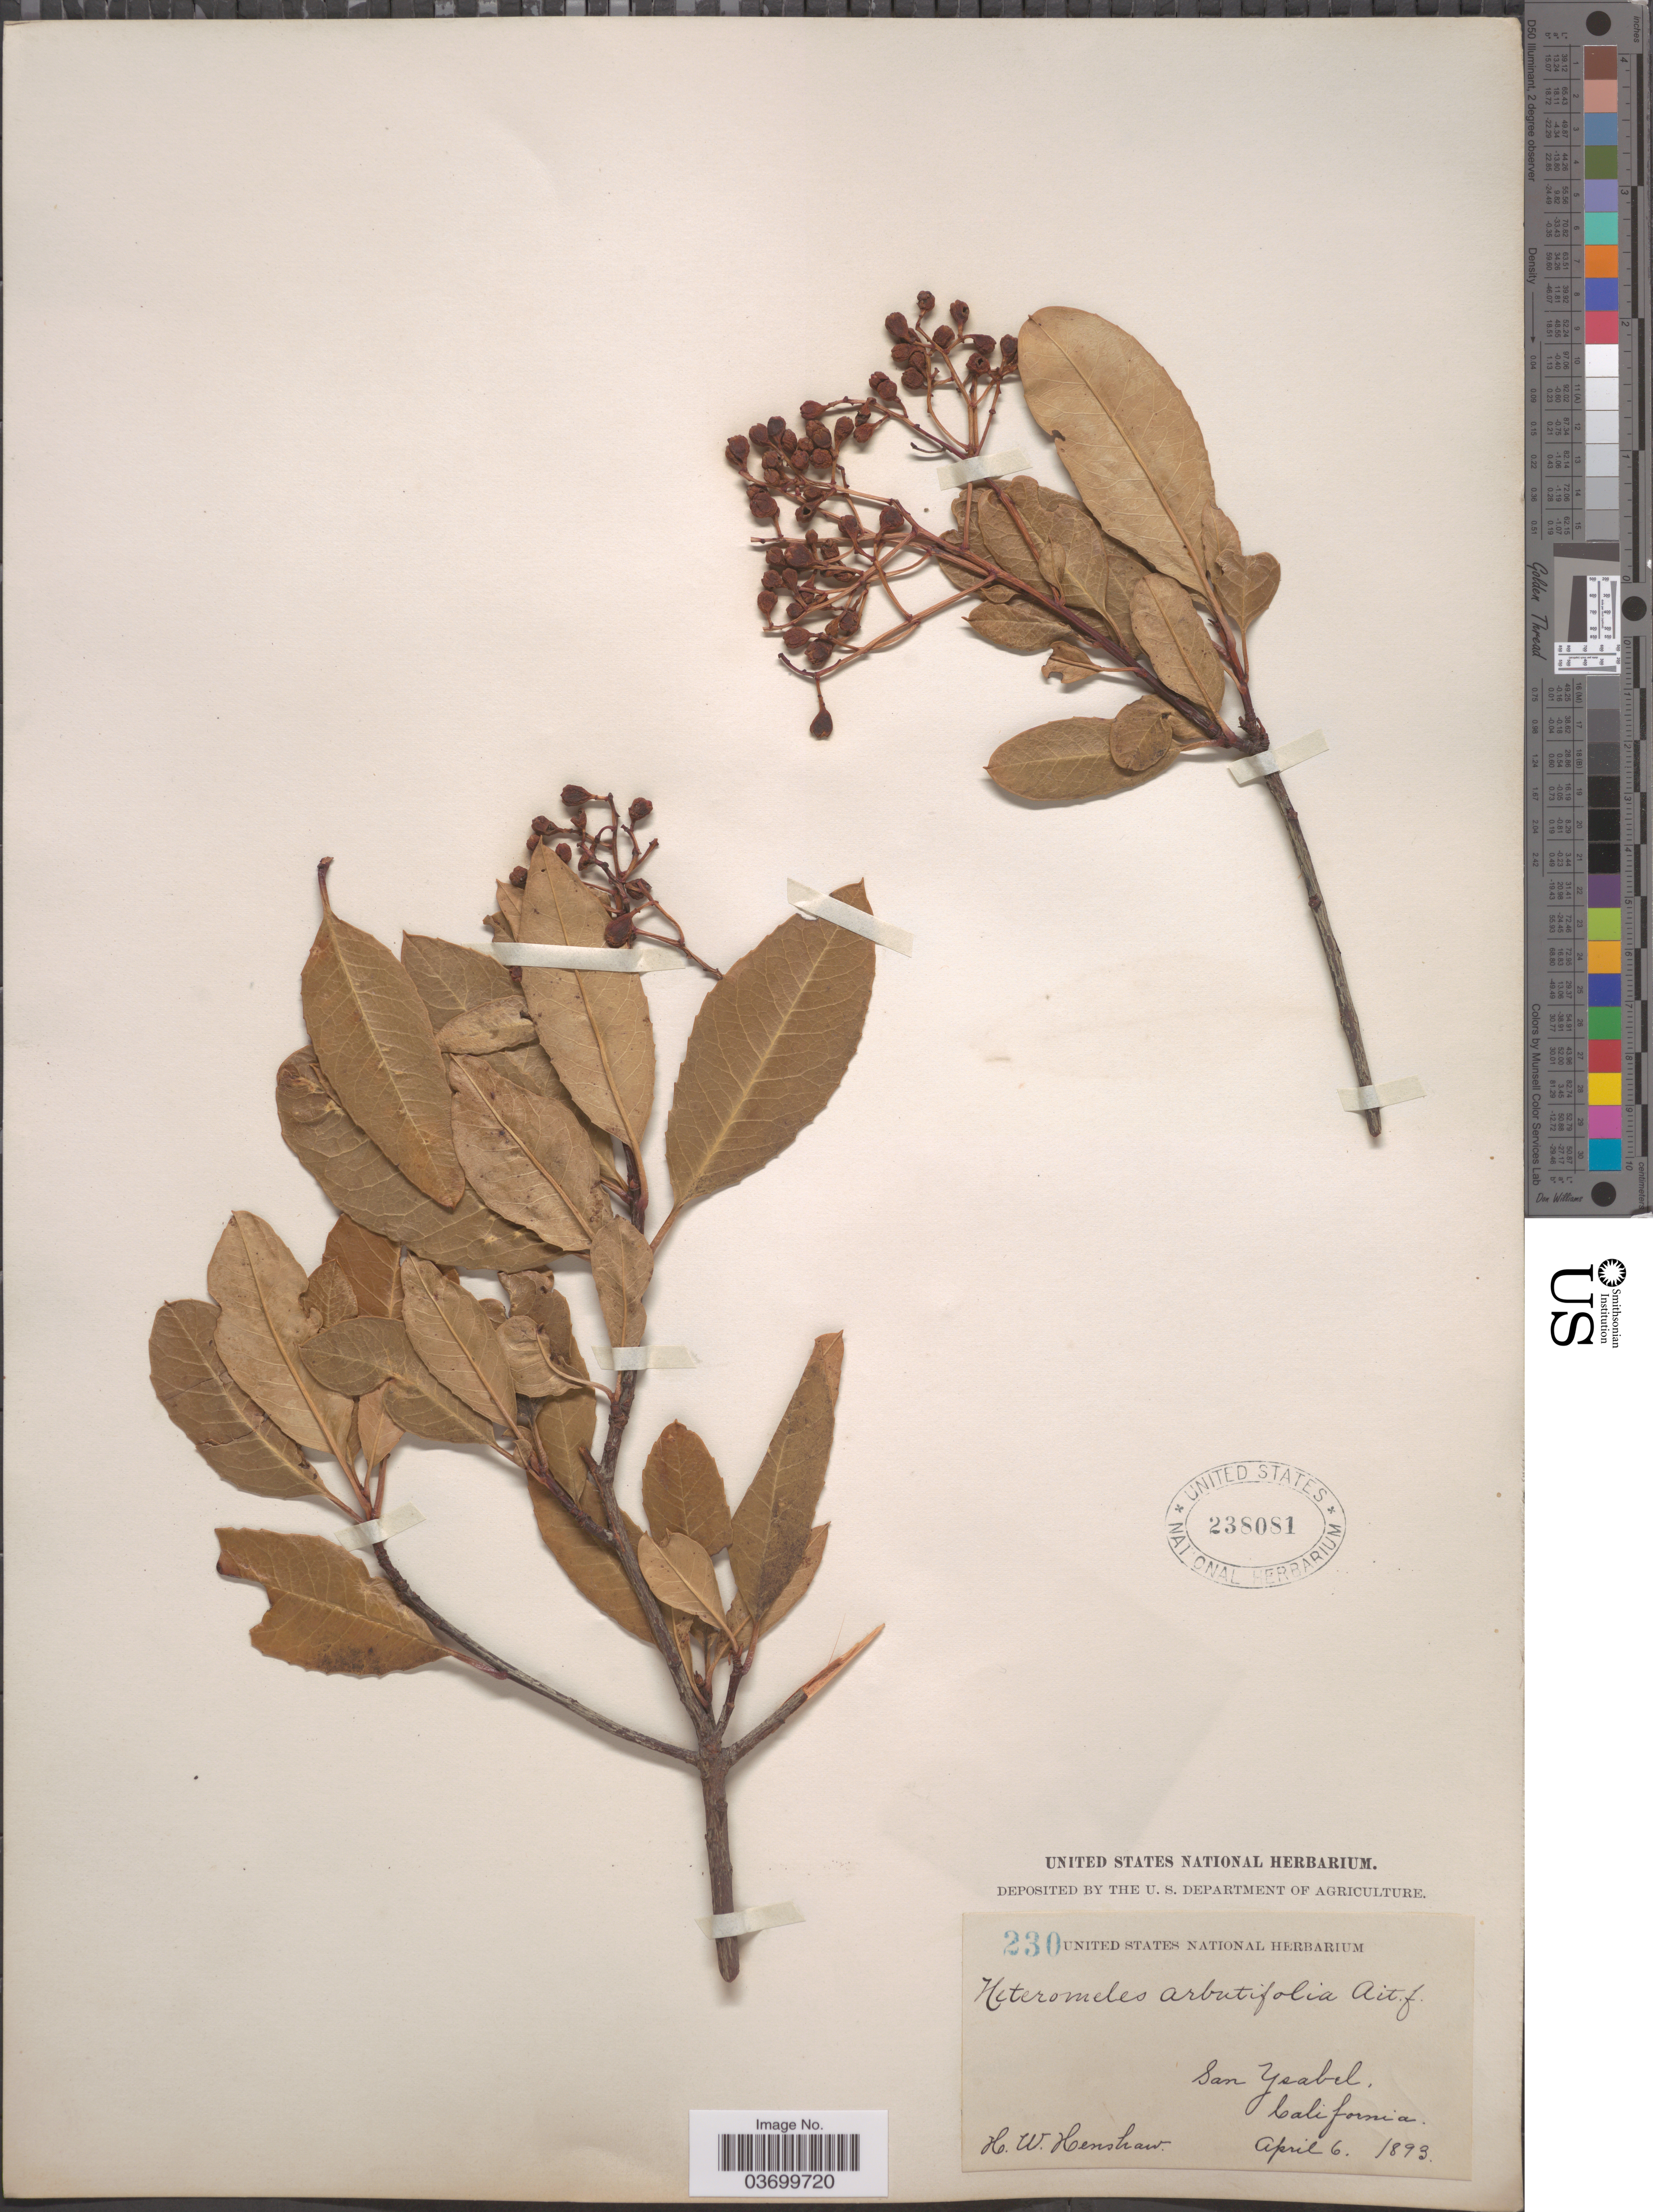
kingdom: Plantae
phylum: Tracheophyta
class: Magnoliopsida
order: Rosales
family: Rosaceae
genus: Heteromeles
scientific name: Heteromeles salicifolia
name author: (C. Presl) Abrams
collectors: H. Henshaw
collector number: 230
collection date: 1893-04-06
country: United States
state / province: California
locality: San Ysabel.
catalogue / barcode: US 238081